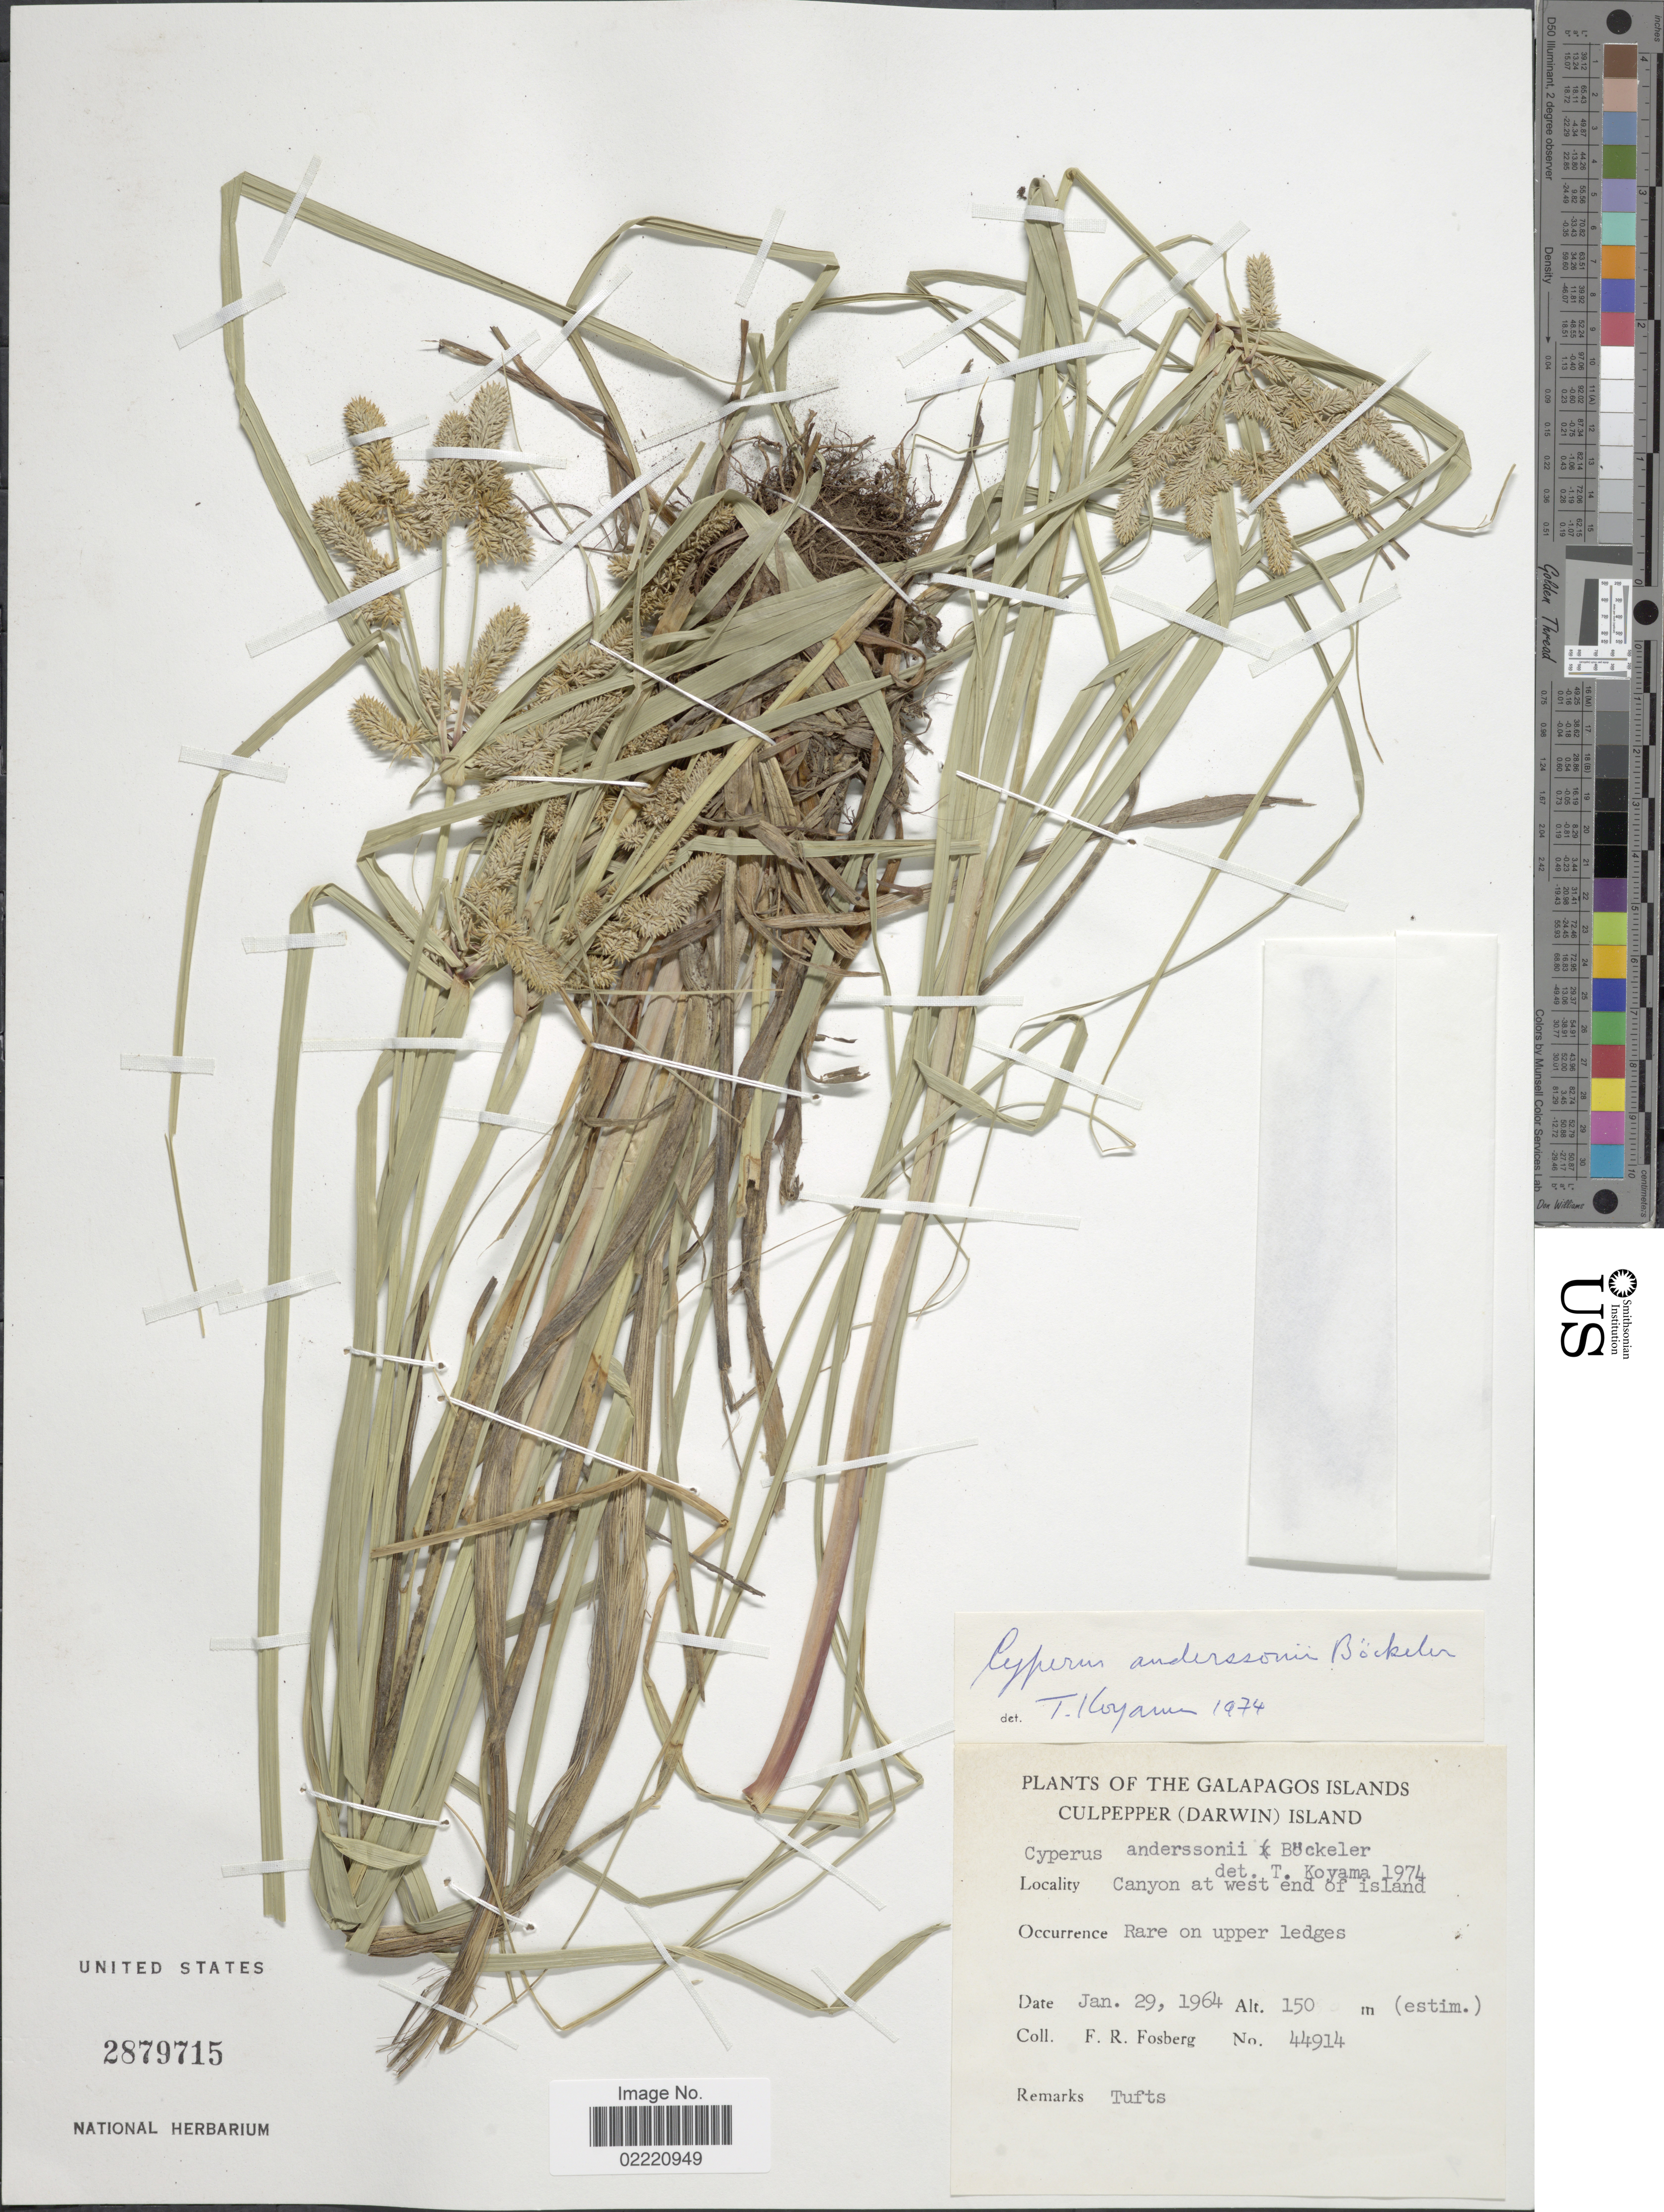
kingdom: Plantae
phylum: Tracheophyta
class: Liliopsida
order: Poales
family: Cyperaceae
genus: Cyperus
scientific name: Cyperus anderssonii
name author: Boeckeler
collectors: F. R. Fosberg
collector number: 44914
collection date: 1964-01-29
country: Ecuador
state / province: Colón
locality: The Galapagos Islands, Culpepper (Darwin) Island, Canyon at west end of island.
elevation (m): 150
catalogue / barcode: US 2879715